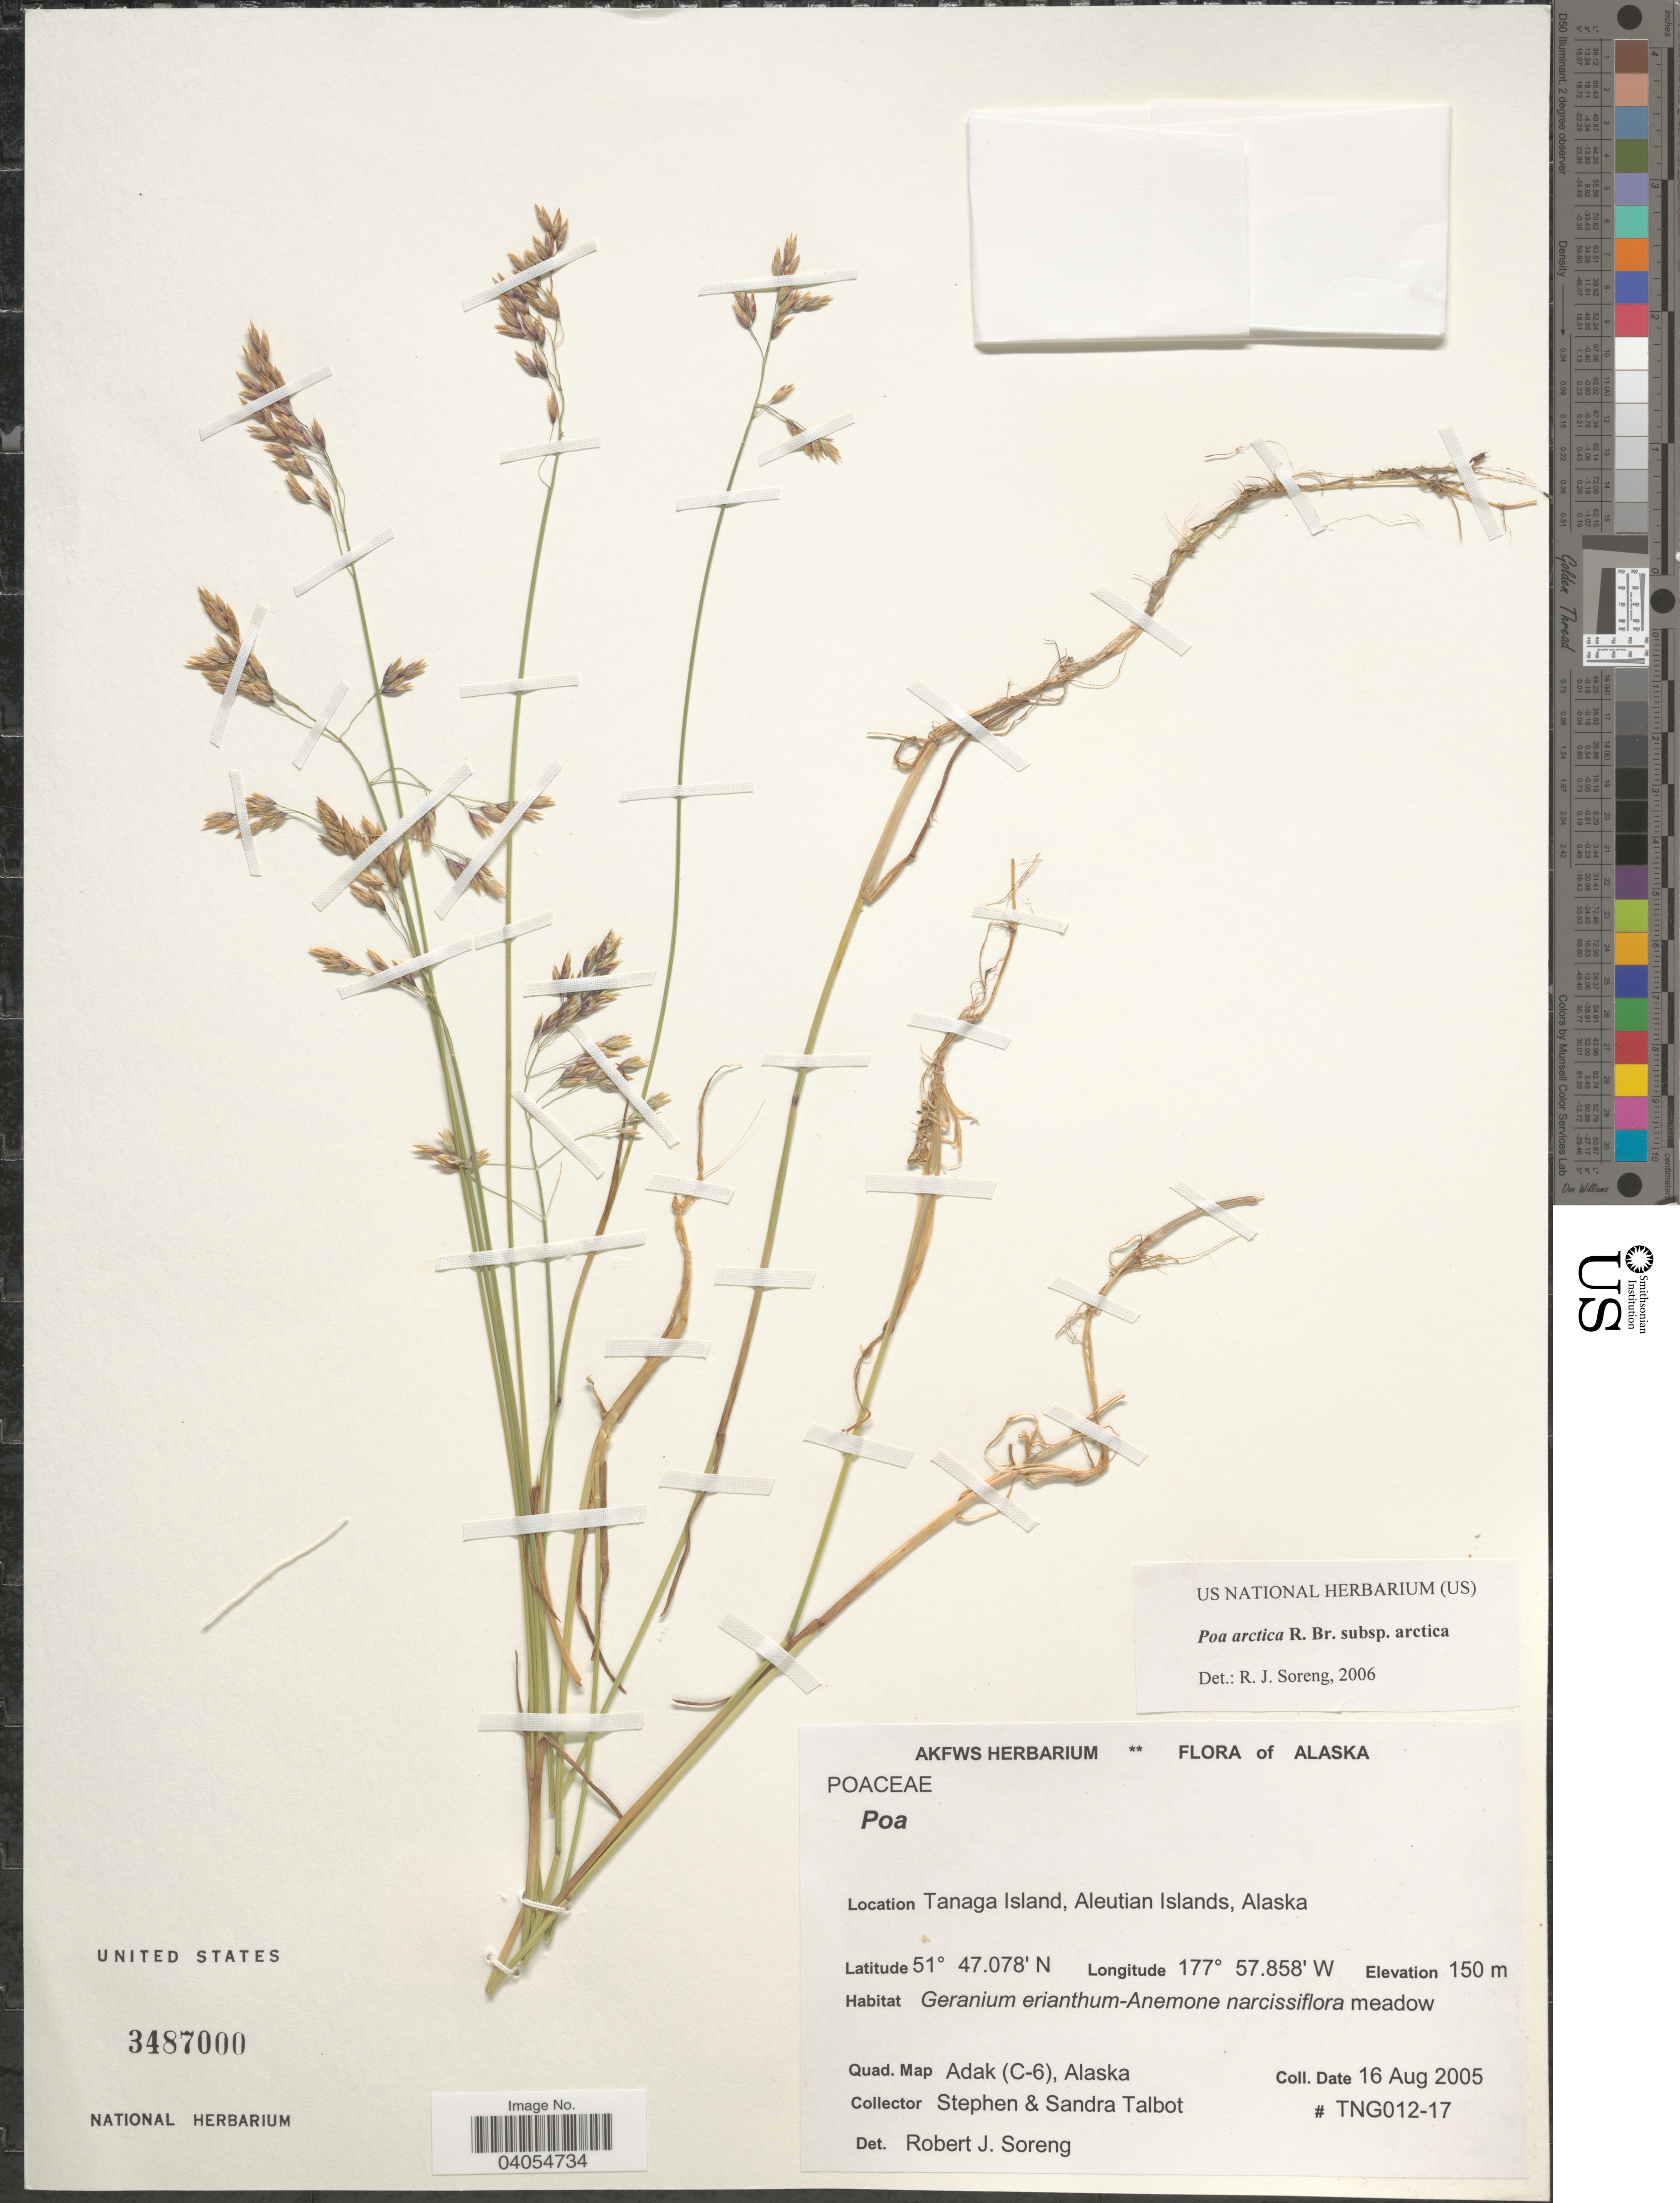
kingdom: Plantae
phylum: Tracheophyta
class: Liliopsida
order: Poales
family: Poaceae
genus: Poa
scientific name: Poa arctica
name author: R. Br.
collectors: S. S. Talbot & S. Talbot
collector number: TNG012-17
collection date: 2005-08-16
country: United States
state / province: Alaska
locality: Tanaga Island, Aleutian Islands. Quad. Map Adak (C-6).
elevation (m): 150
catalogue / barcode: US 3487000